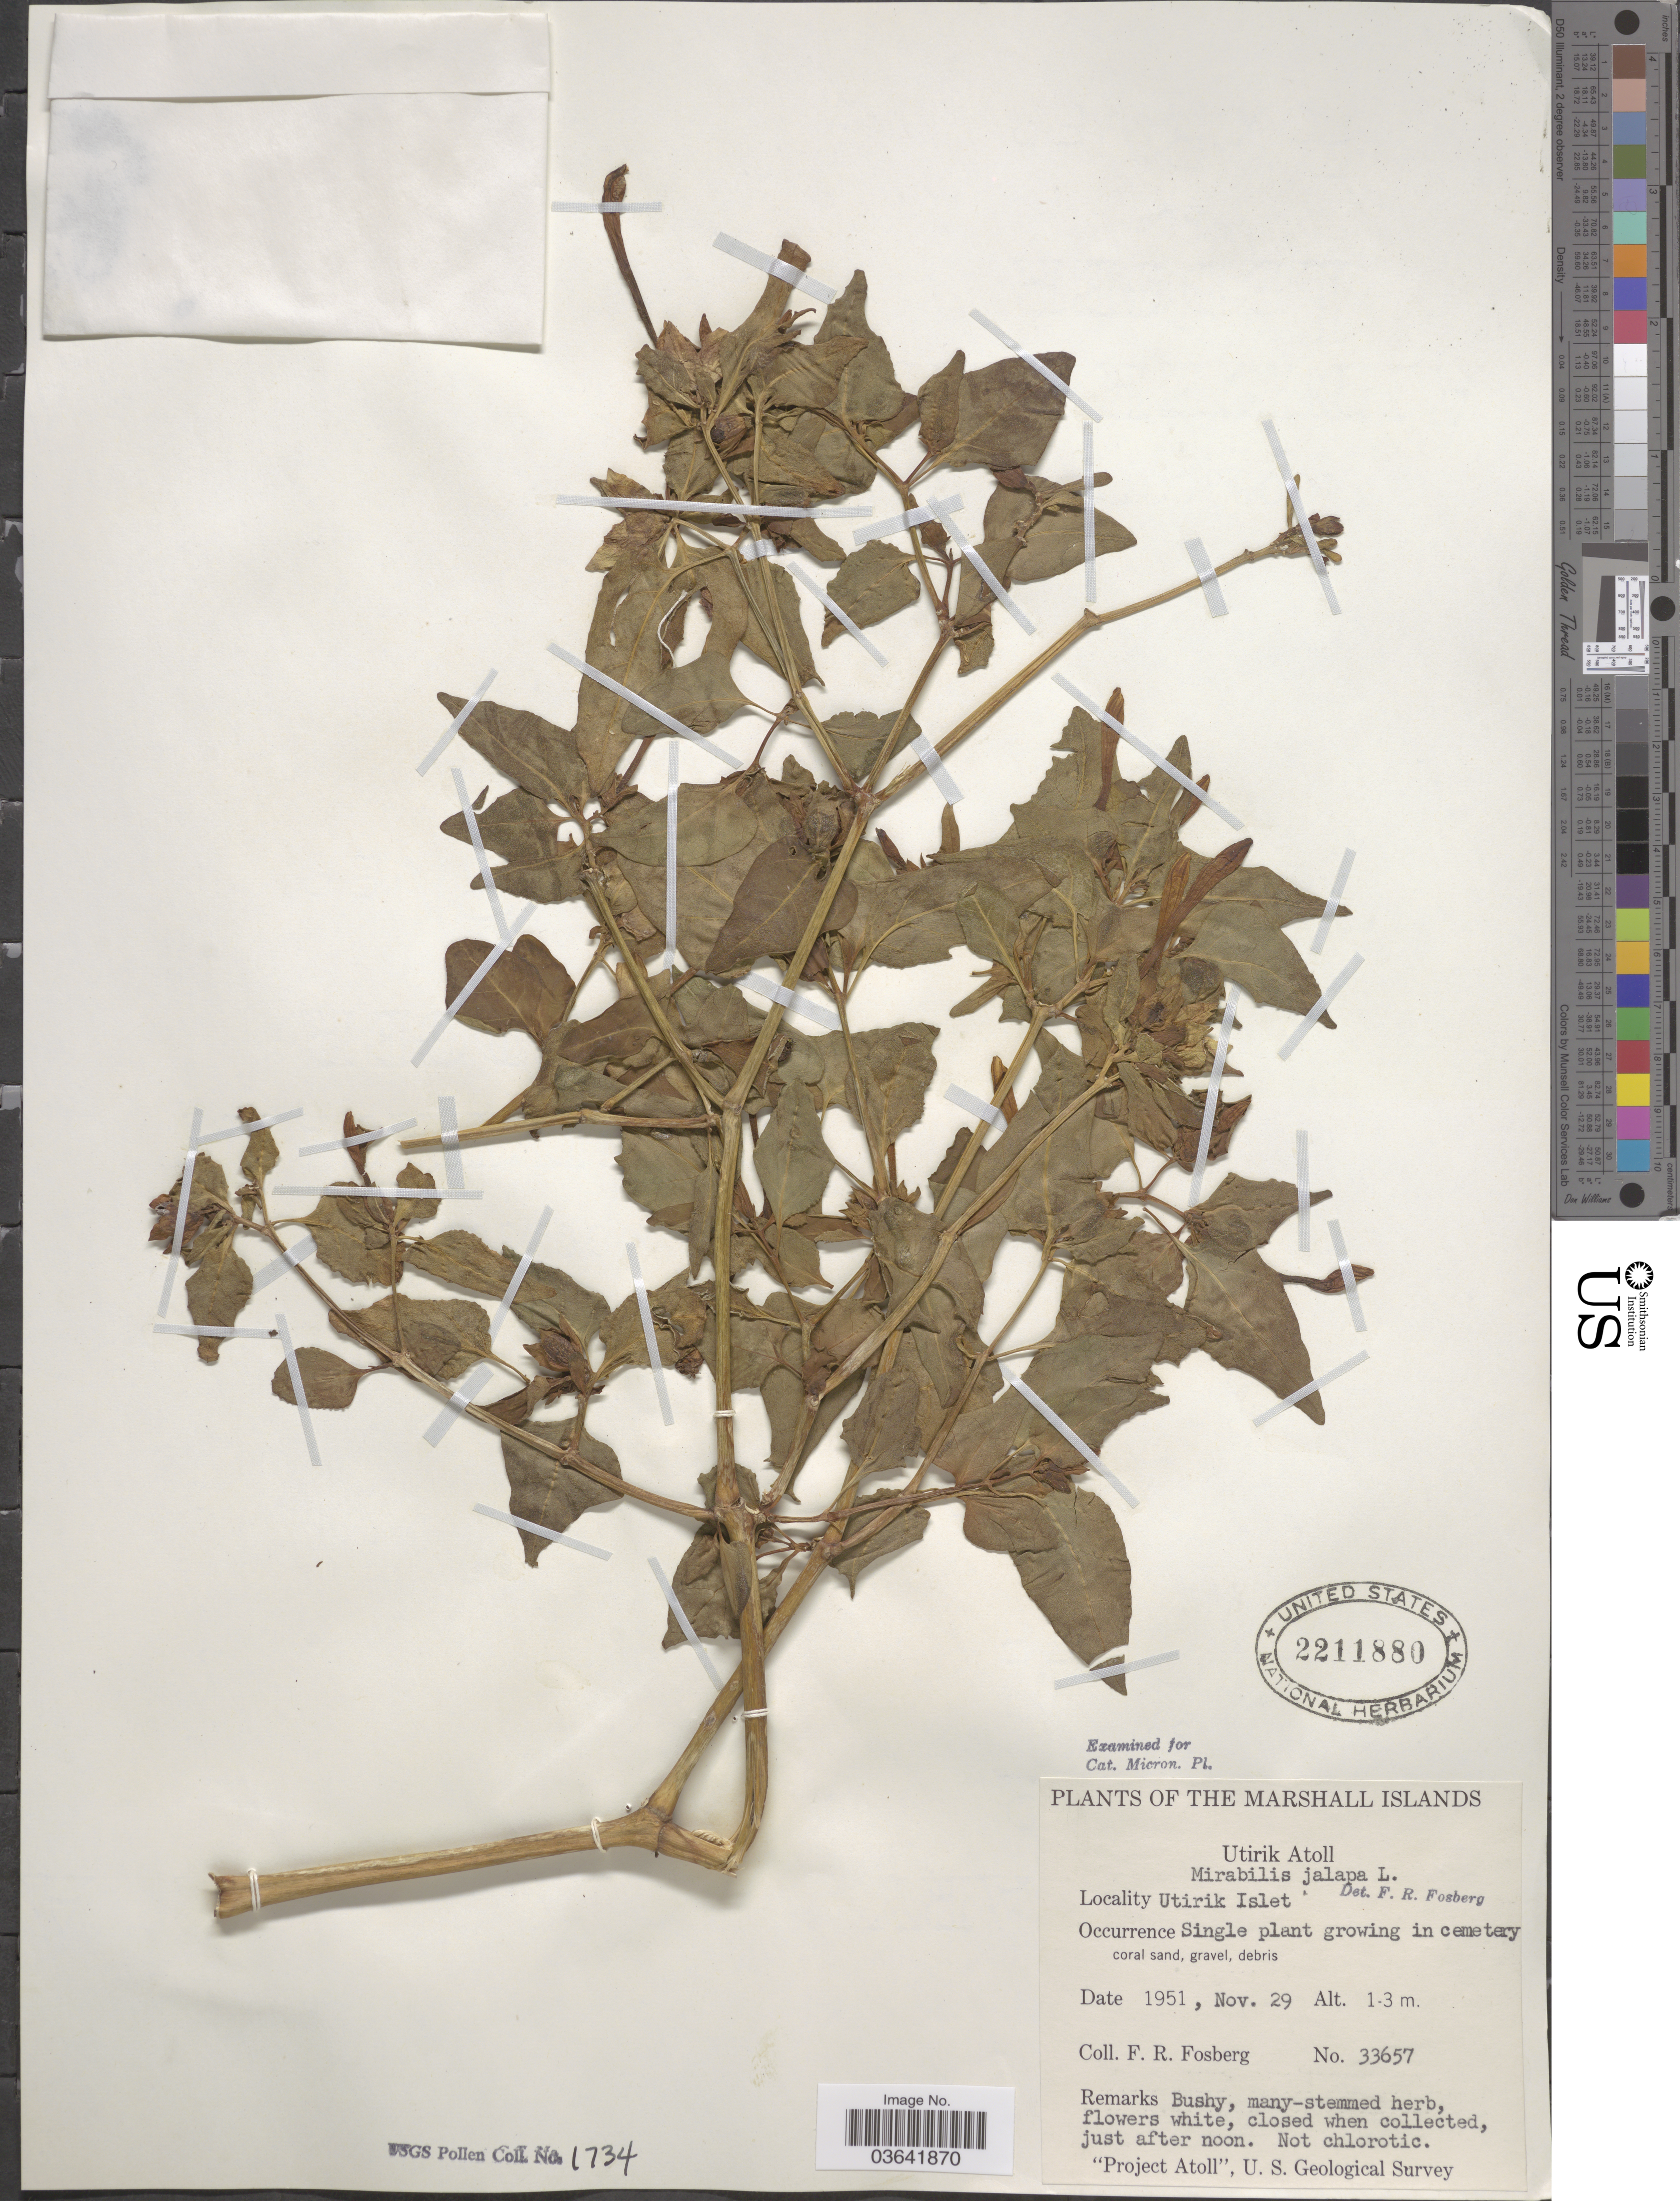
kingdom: Plantae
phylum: Tracheophyta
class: Magnoliopsida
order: Caryophyllales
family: Nyctaginaceae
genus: Mirabilis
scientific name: Mirabilis jalapa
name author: L.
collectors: F. R. Fosberg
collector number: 33657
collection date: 1951-11-29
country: Marshall Islands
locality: Utirik Atoll. Utirik Islet. Cemetery.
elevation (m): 1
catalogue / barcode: US 2211880